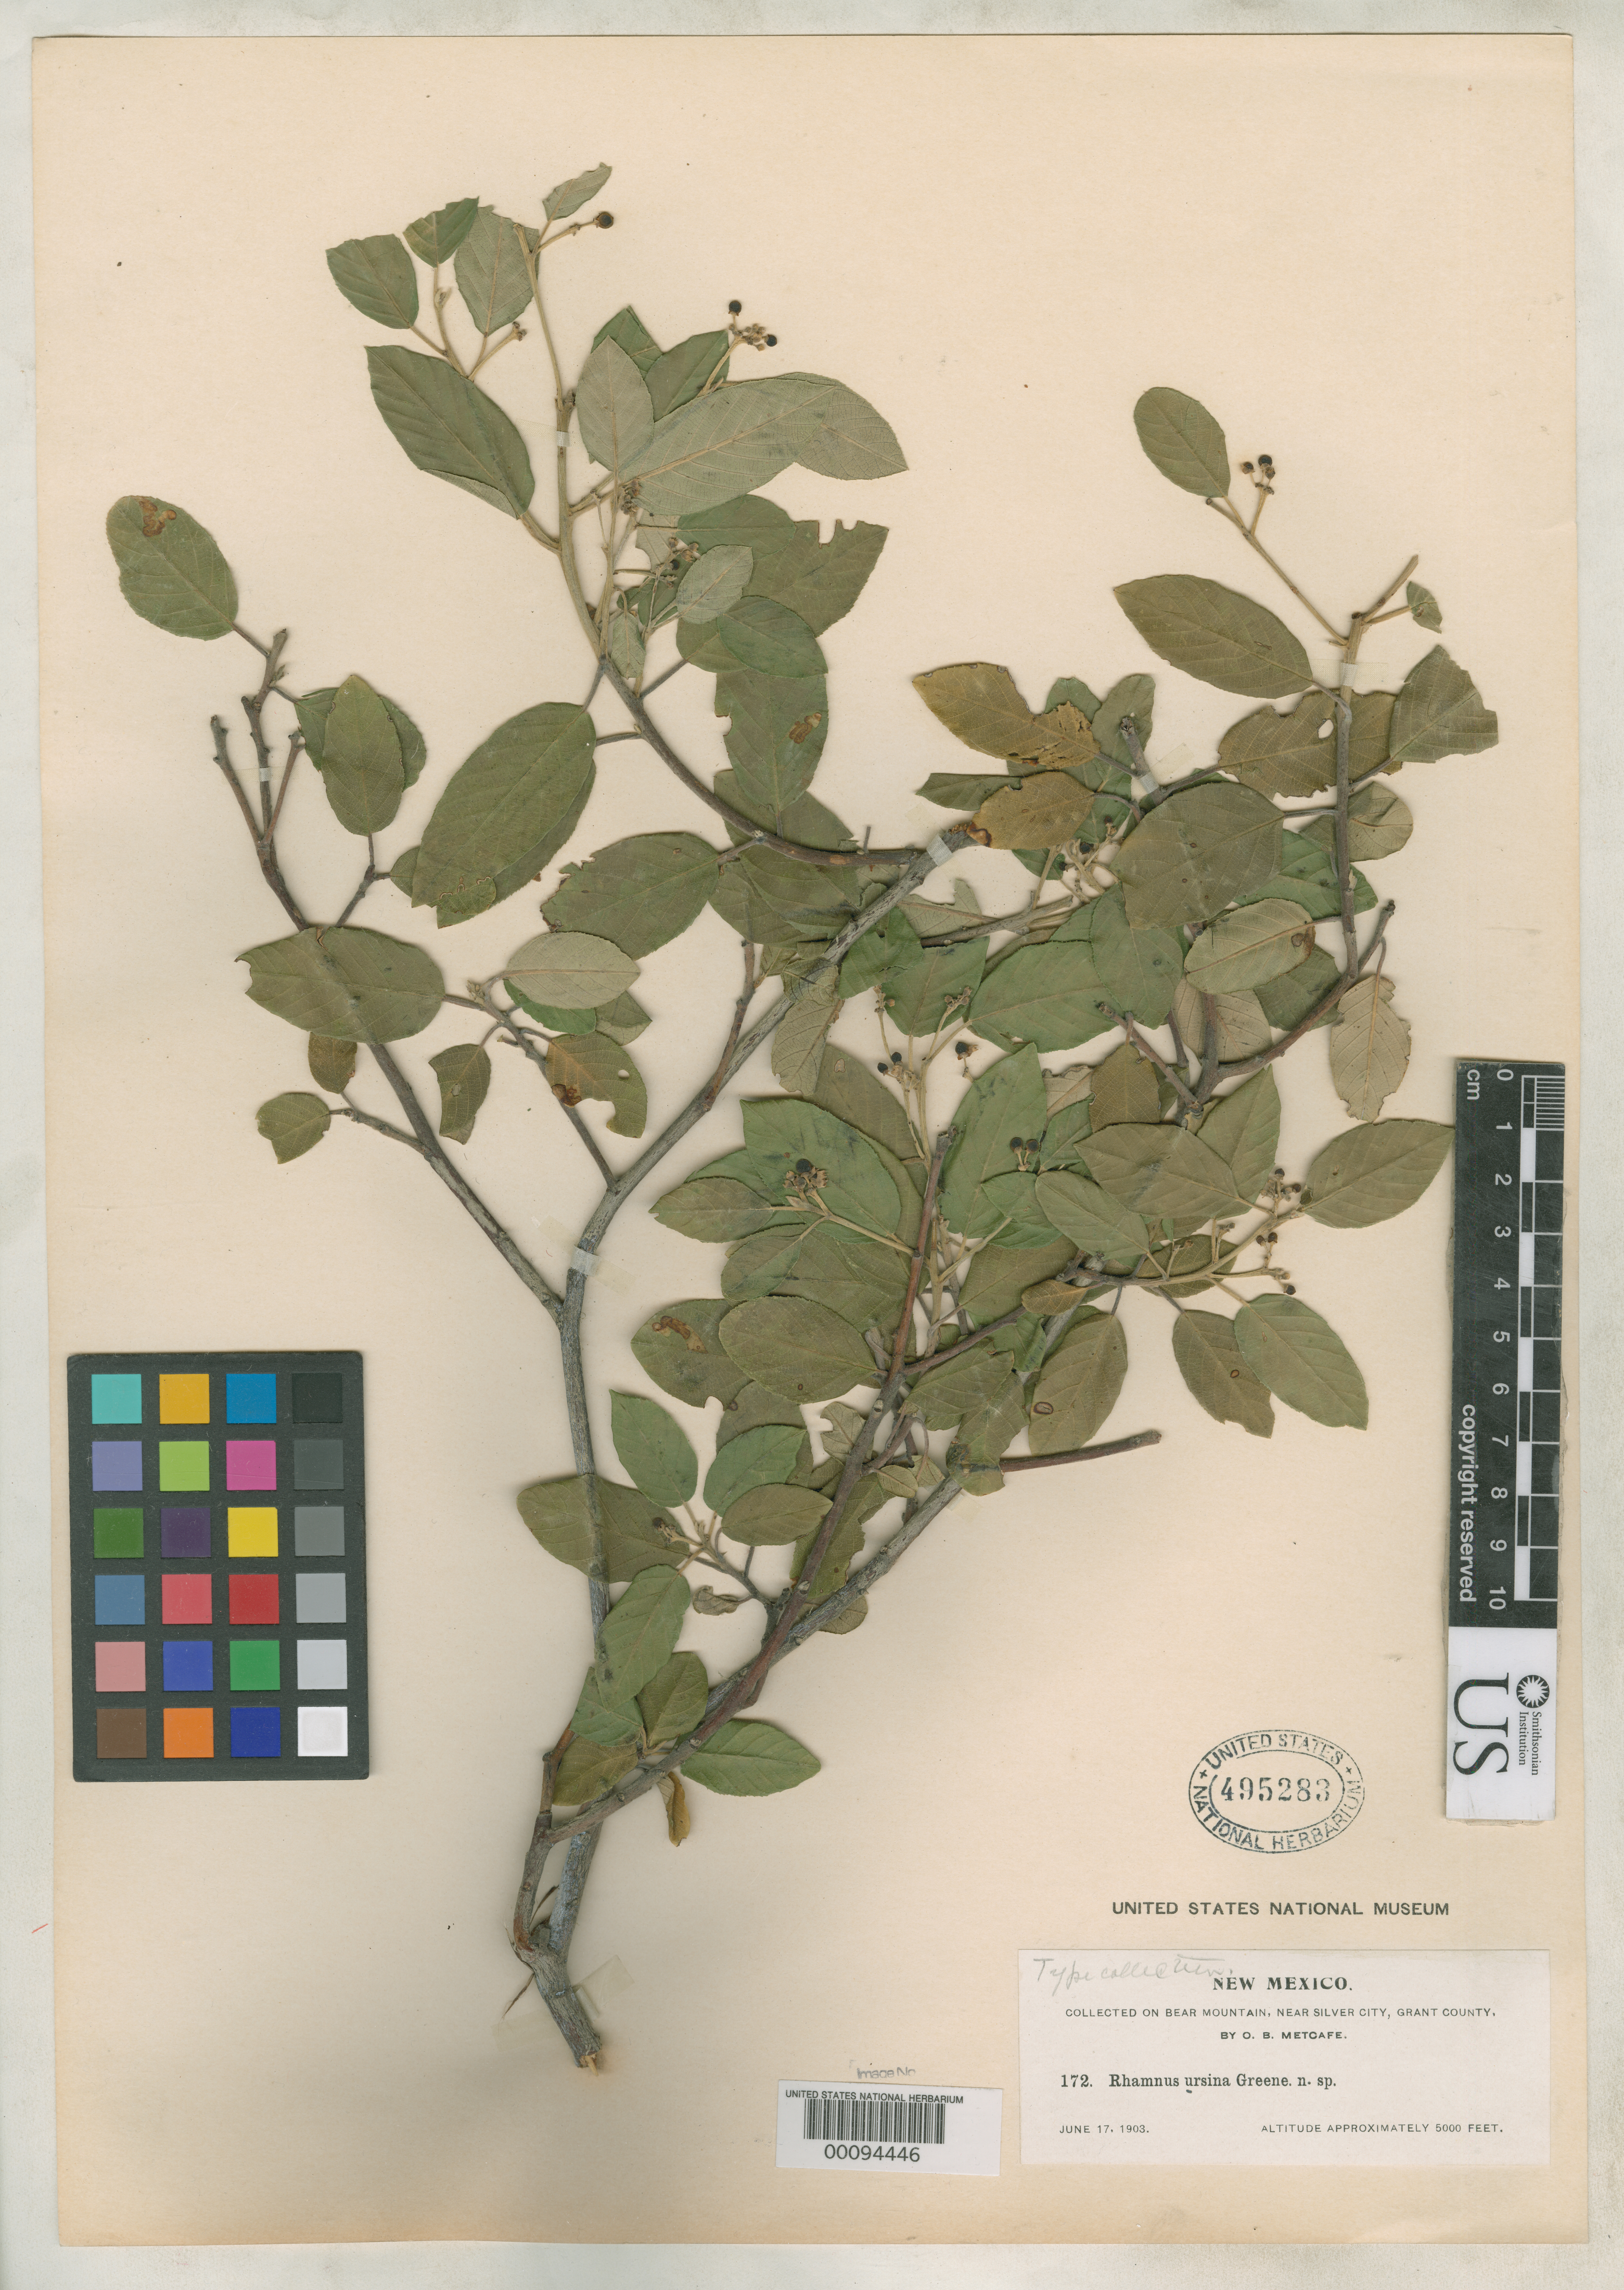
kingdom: Plantae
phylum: Tracheophyta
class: Magnoliopsida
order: Rosales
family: Rhamnaceae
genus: Rhamnus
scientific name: Rhamnus ursina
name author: Greene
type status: Isosyntype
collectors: O. B. Metcalfe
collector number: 172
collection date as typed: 17 Jun 1903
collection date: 1903-06-17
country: United States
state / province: New Mexico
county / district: Grant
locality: Bear Mt. near Silver City.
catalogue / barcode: US 495283